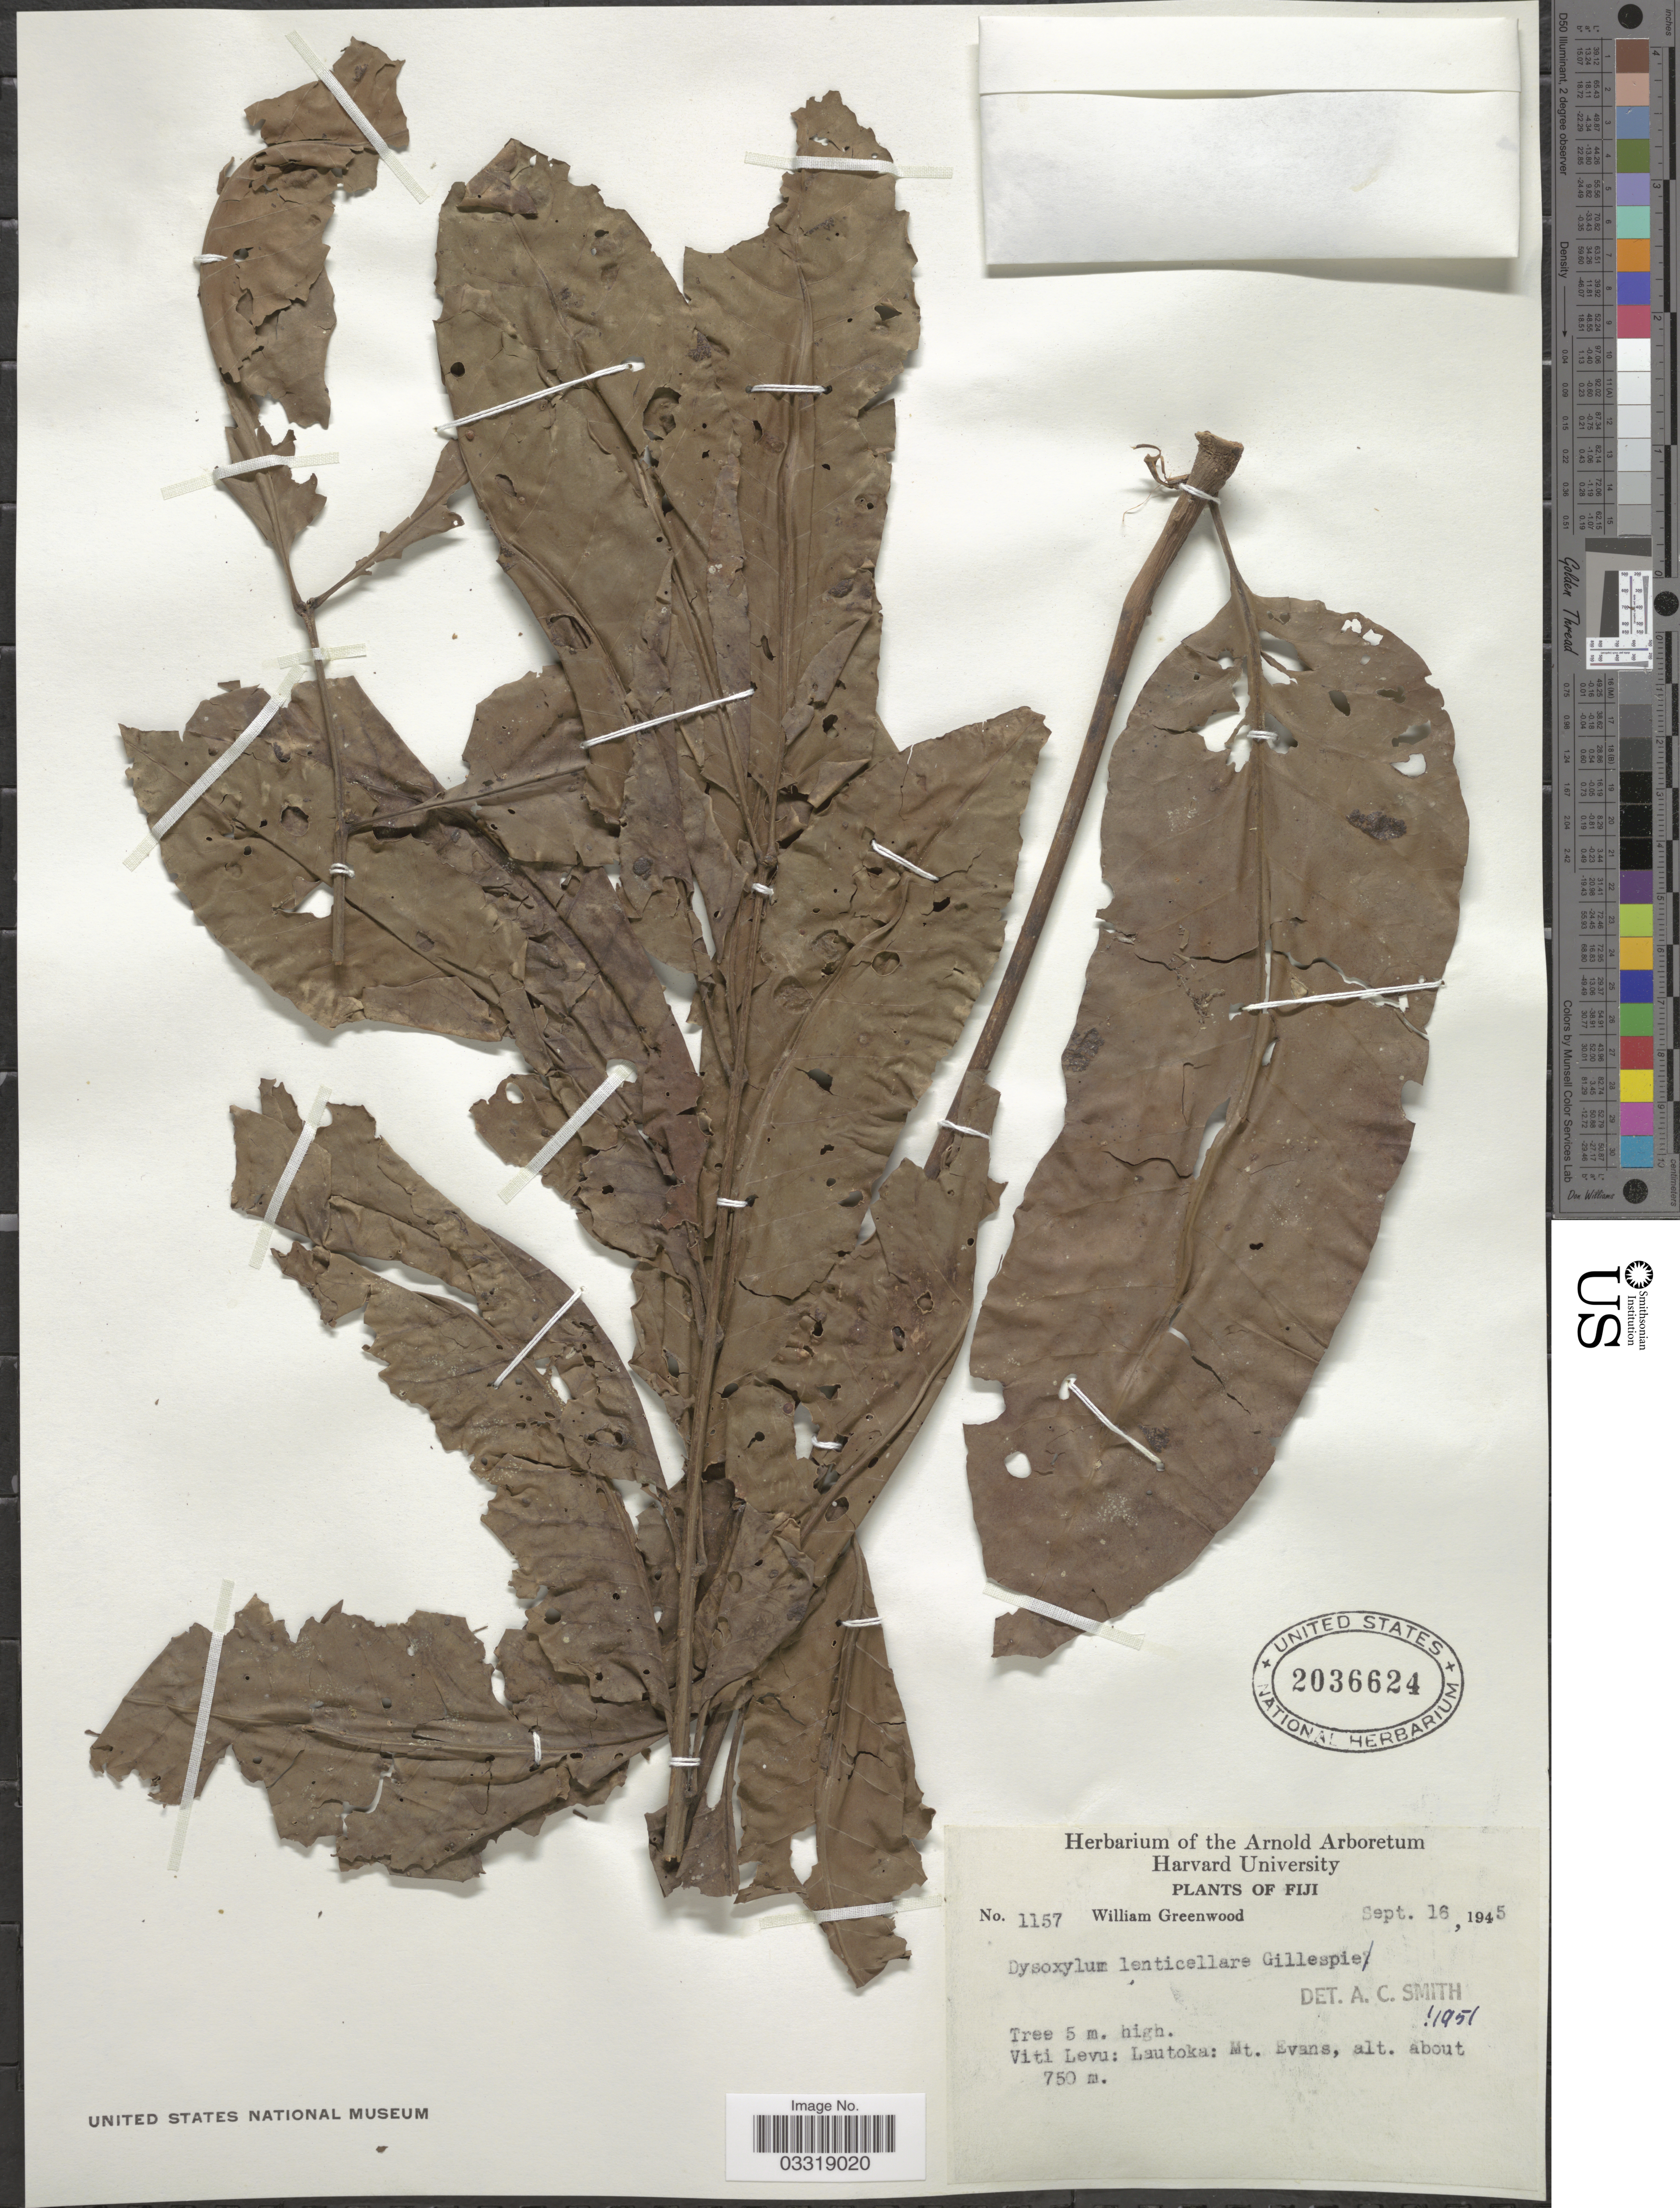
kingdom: Plantae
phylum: Tracheophyta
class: Magnoliopsida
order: Sapindales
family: Meliaceae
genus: Didymocheton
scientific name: Didymocheton lenticellaris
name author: (Gillespie) Harms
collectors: W. Greenwood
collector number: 1157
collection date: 1945-09-16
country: Fiji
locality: Viti Levu: Lautoka: Mt. Evans.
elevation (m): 750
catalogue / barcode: US 2036624